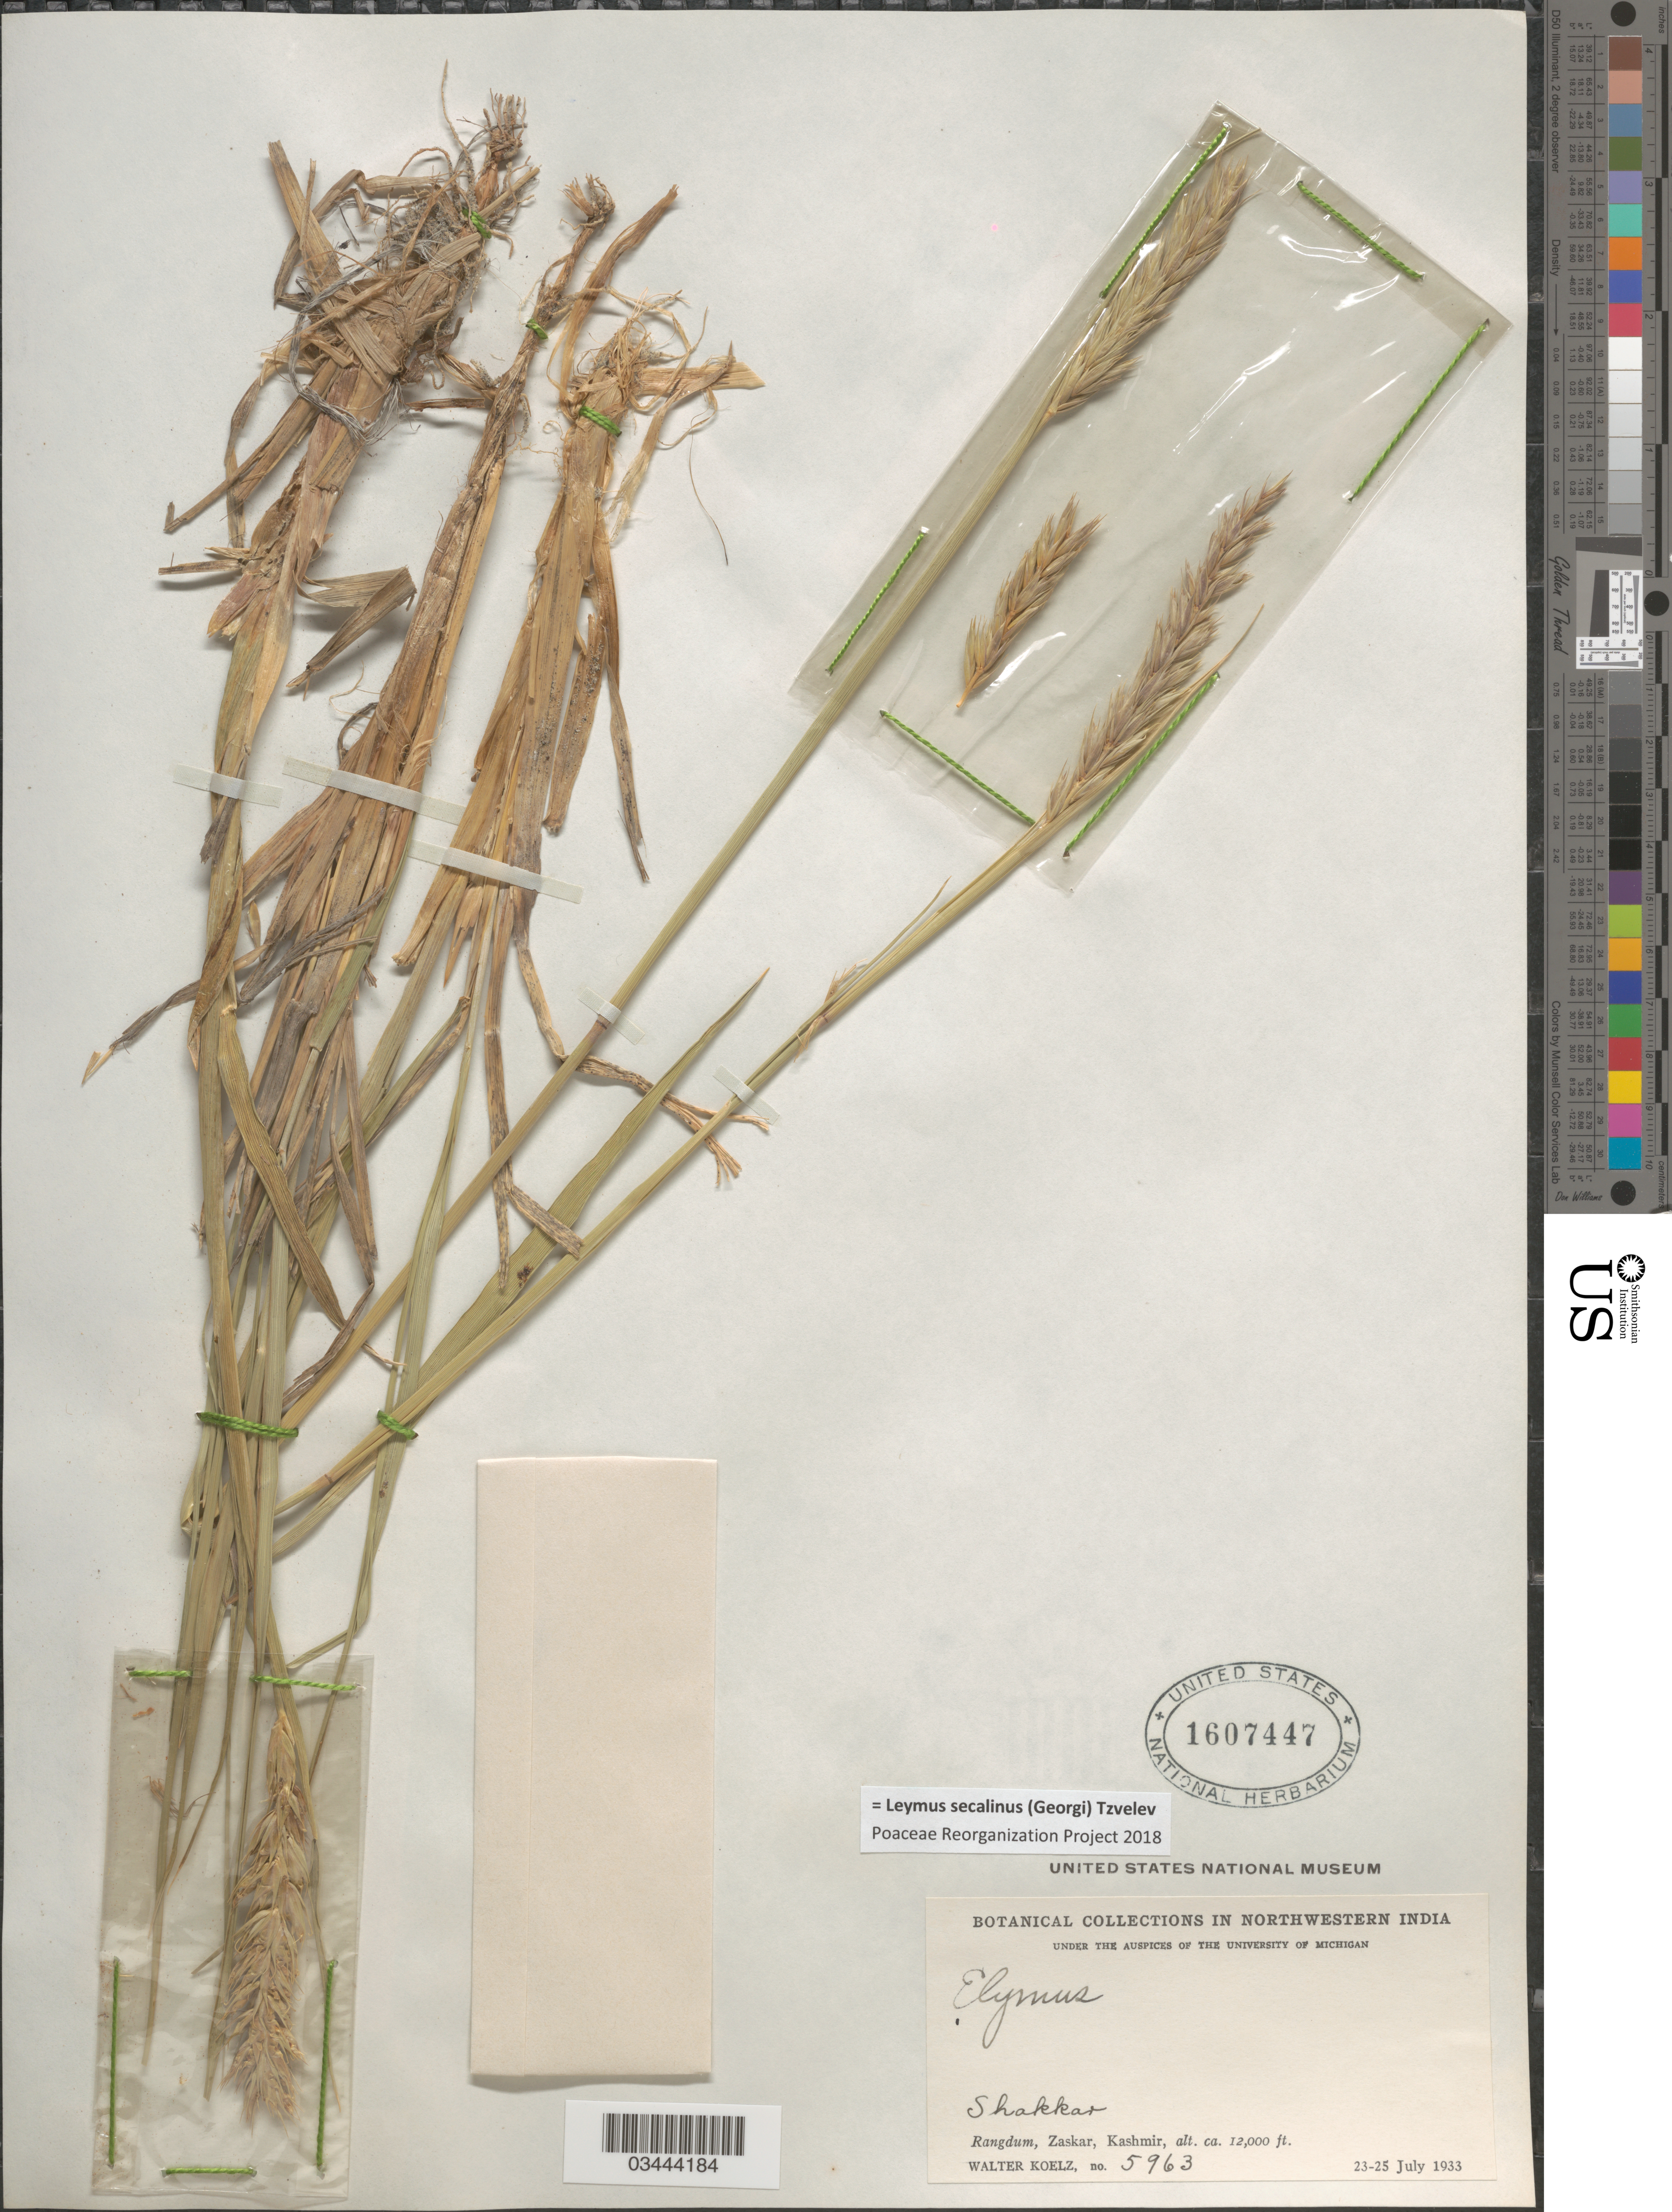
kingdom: Plantae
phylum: Tracheophyta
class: Liliopsida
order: Poales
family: Poaceae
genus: Leymus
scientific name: Leymus secalinus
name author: (Georgi) Tzvelev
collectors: W. N. Koelz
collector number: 5963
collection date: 1933-07-23/1933-07-25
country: India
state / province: Jammu and Kashmir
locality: Northwestern India. Shakkar. Rangdum, Zaskar. Kashmir.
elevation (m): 3658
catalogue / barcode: US 1607447